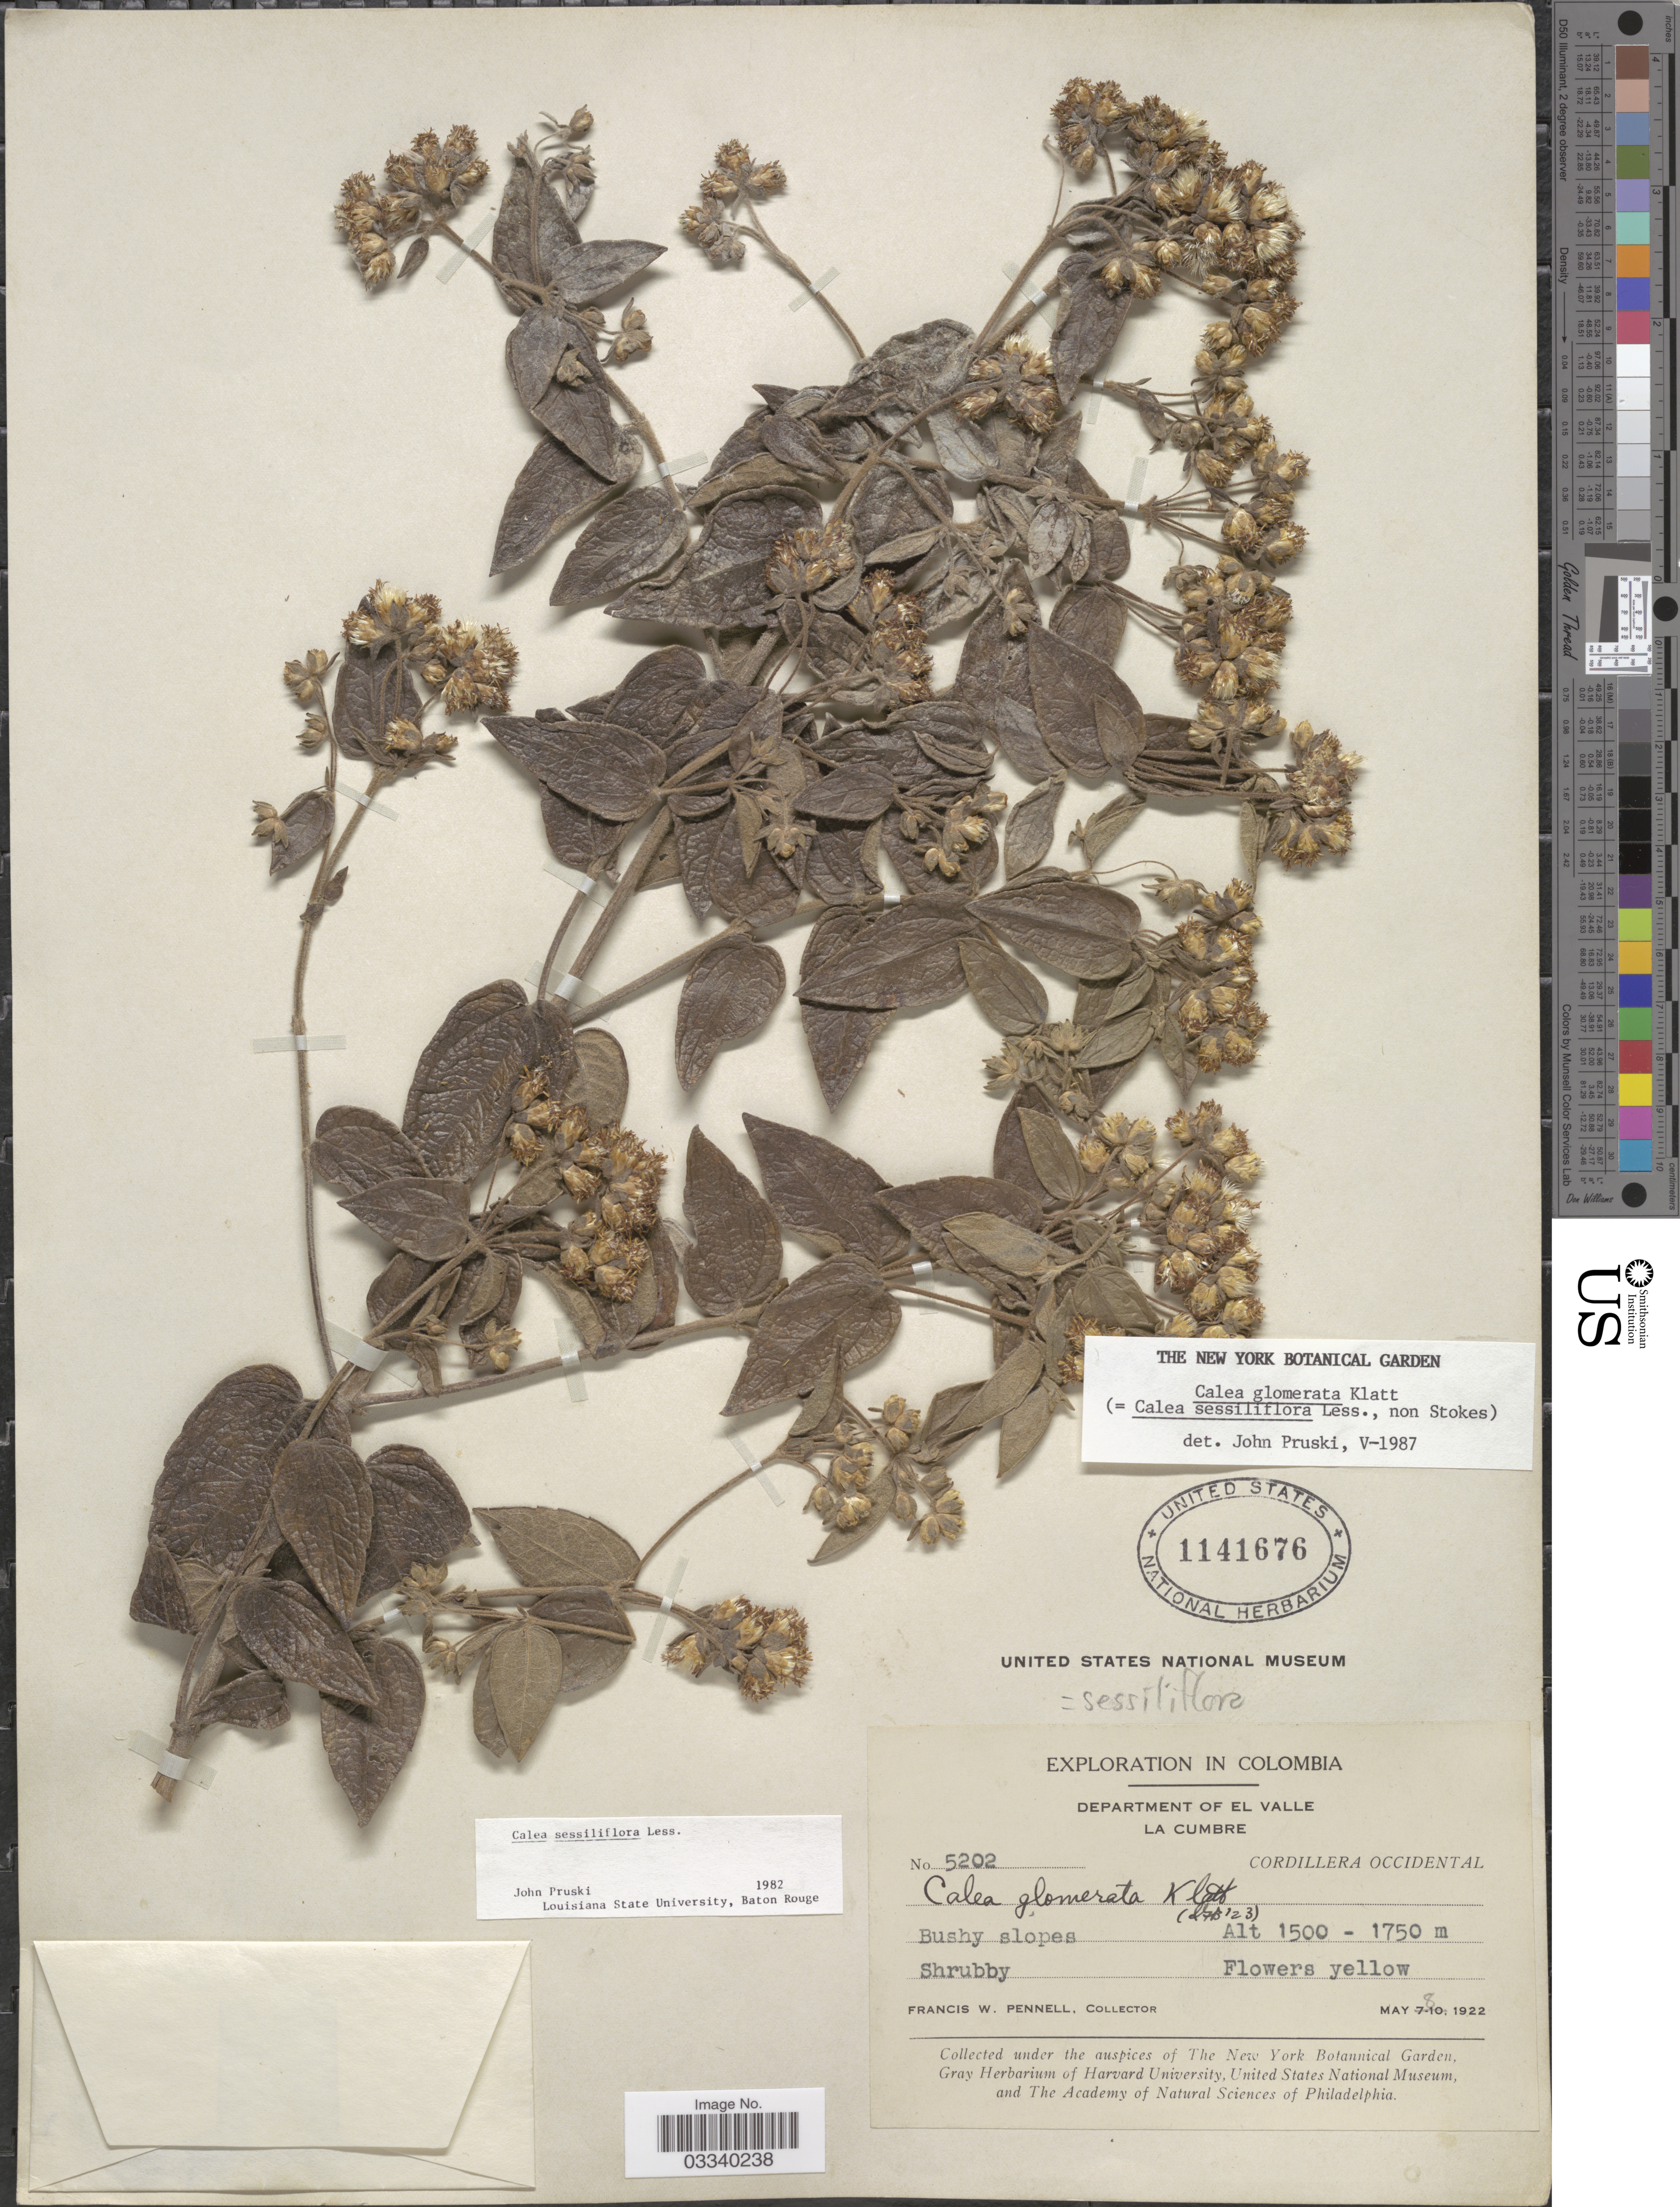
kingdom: Plantae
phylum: Tracheophyta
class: Magnoliopsida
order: Asterales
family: Asteraceae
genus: Calea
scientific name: Calea sessiliflora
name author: Less.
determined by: Pruski, J. F.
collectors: F. W. Pennell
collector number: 5202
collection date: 1922-05-08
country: Colombia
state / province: Valle del Cauca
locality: Department of El Valle, La Cumbre. Cordillera Occidental.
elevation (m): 1500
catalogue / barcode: US 1141676